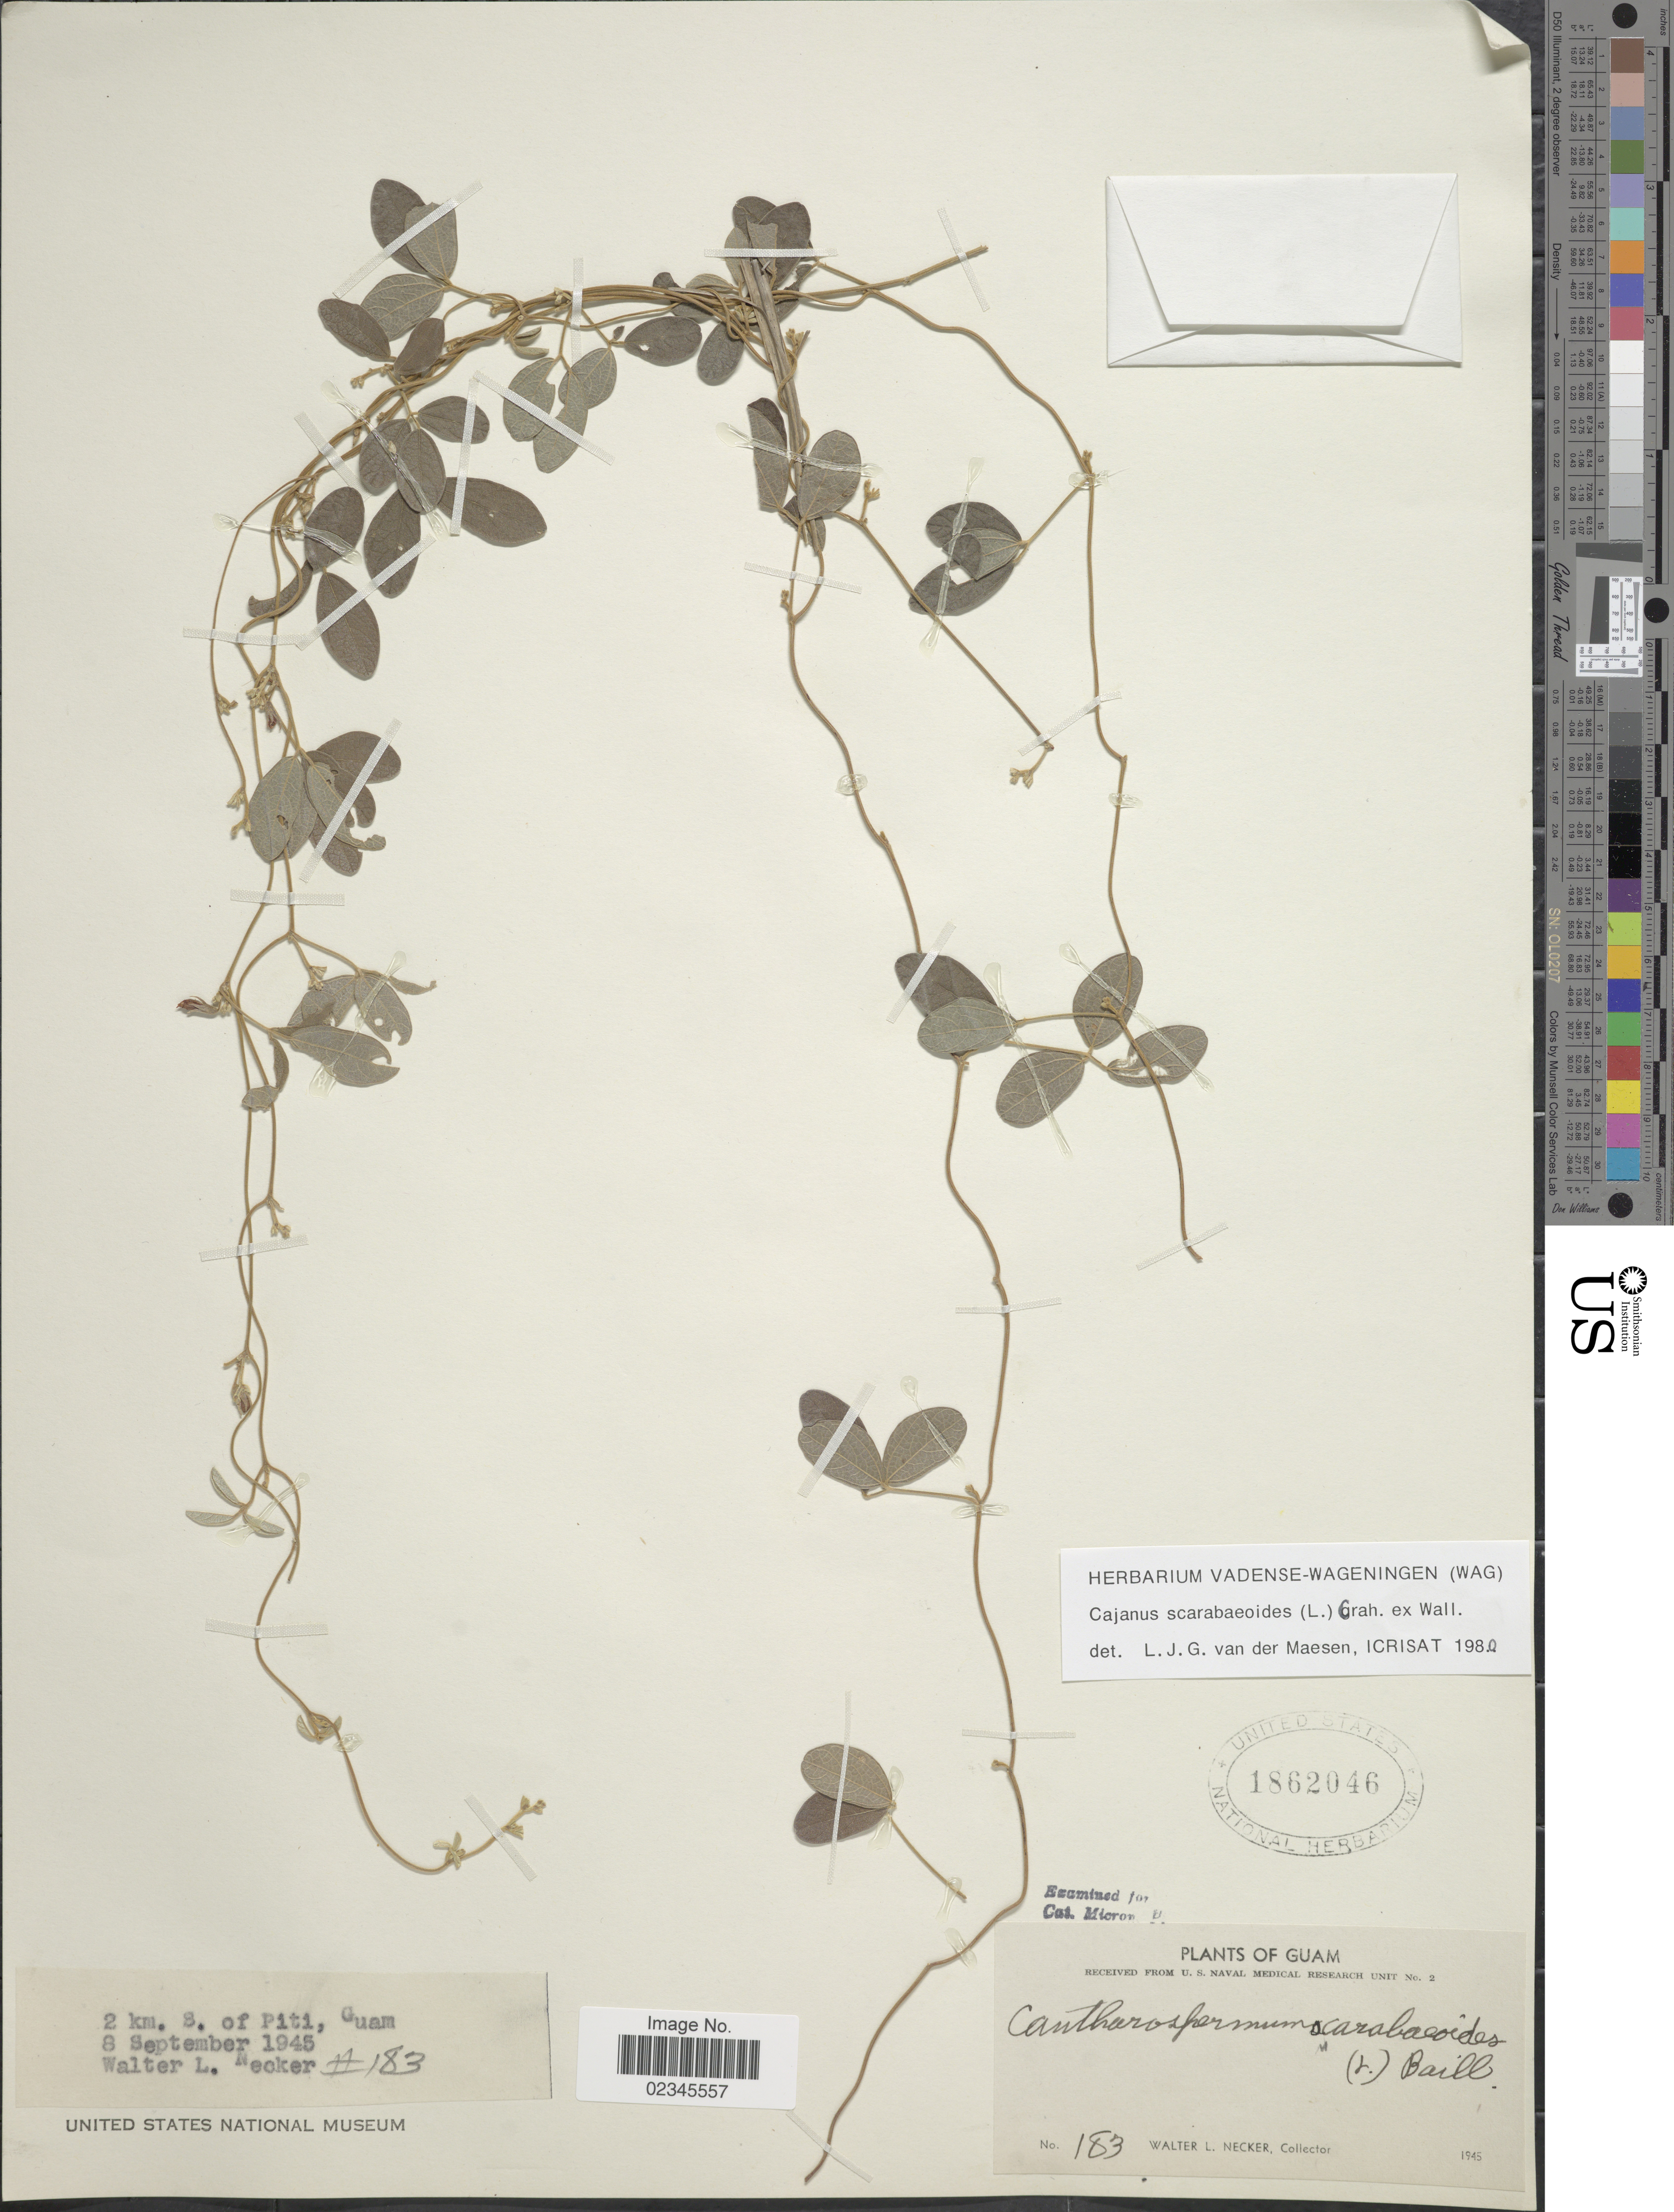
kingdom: Plantae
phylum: Tracheophyta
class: Magnoliopsida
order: Fabales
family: Fabaceae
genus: Cajanus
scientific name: Cajanus scarabaeoides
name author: (L.) Thou. ex Graham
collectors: W. L. Necker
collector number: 183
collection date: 1945-09-08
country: Guam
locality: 2 km. S. of Piti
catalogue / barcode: US 1862046